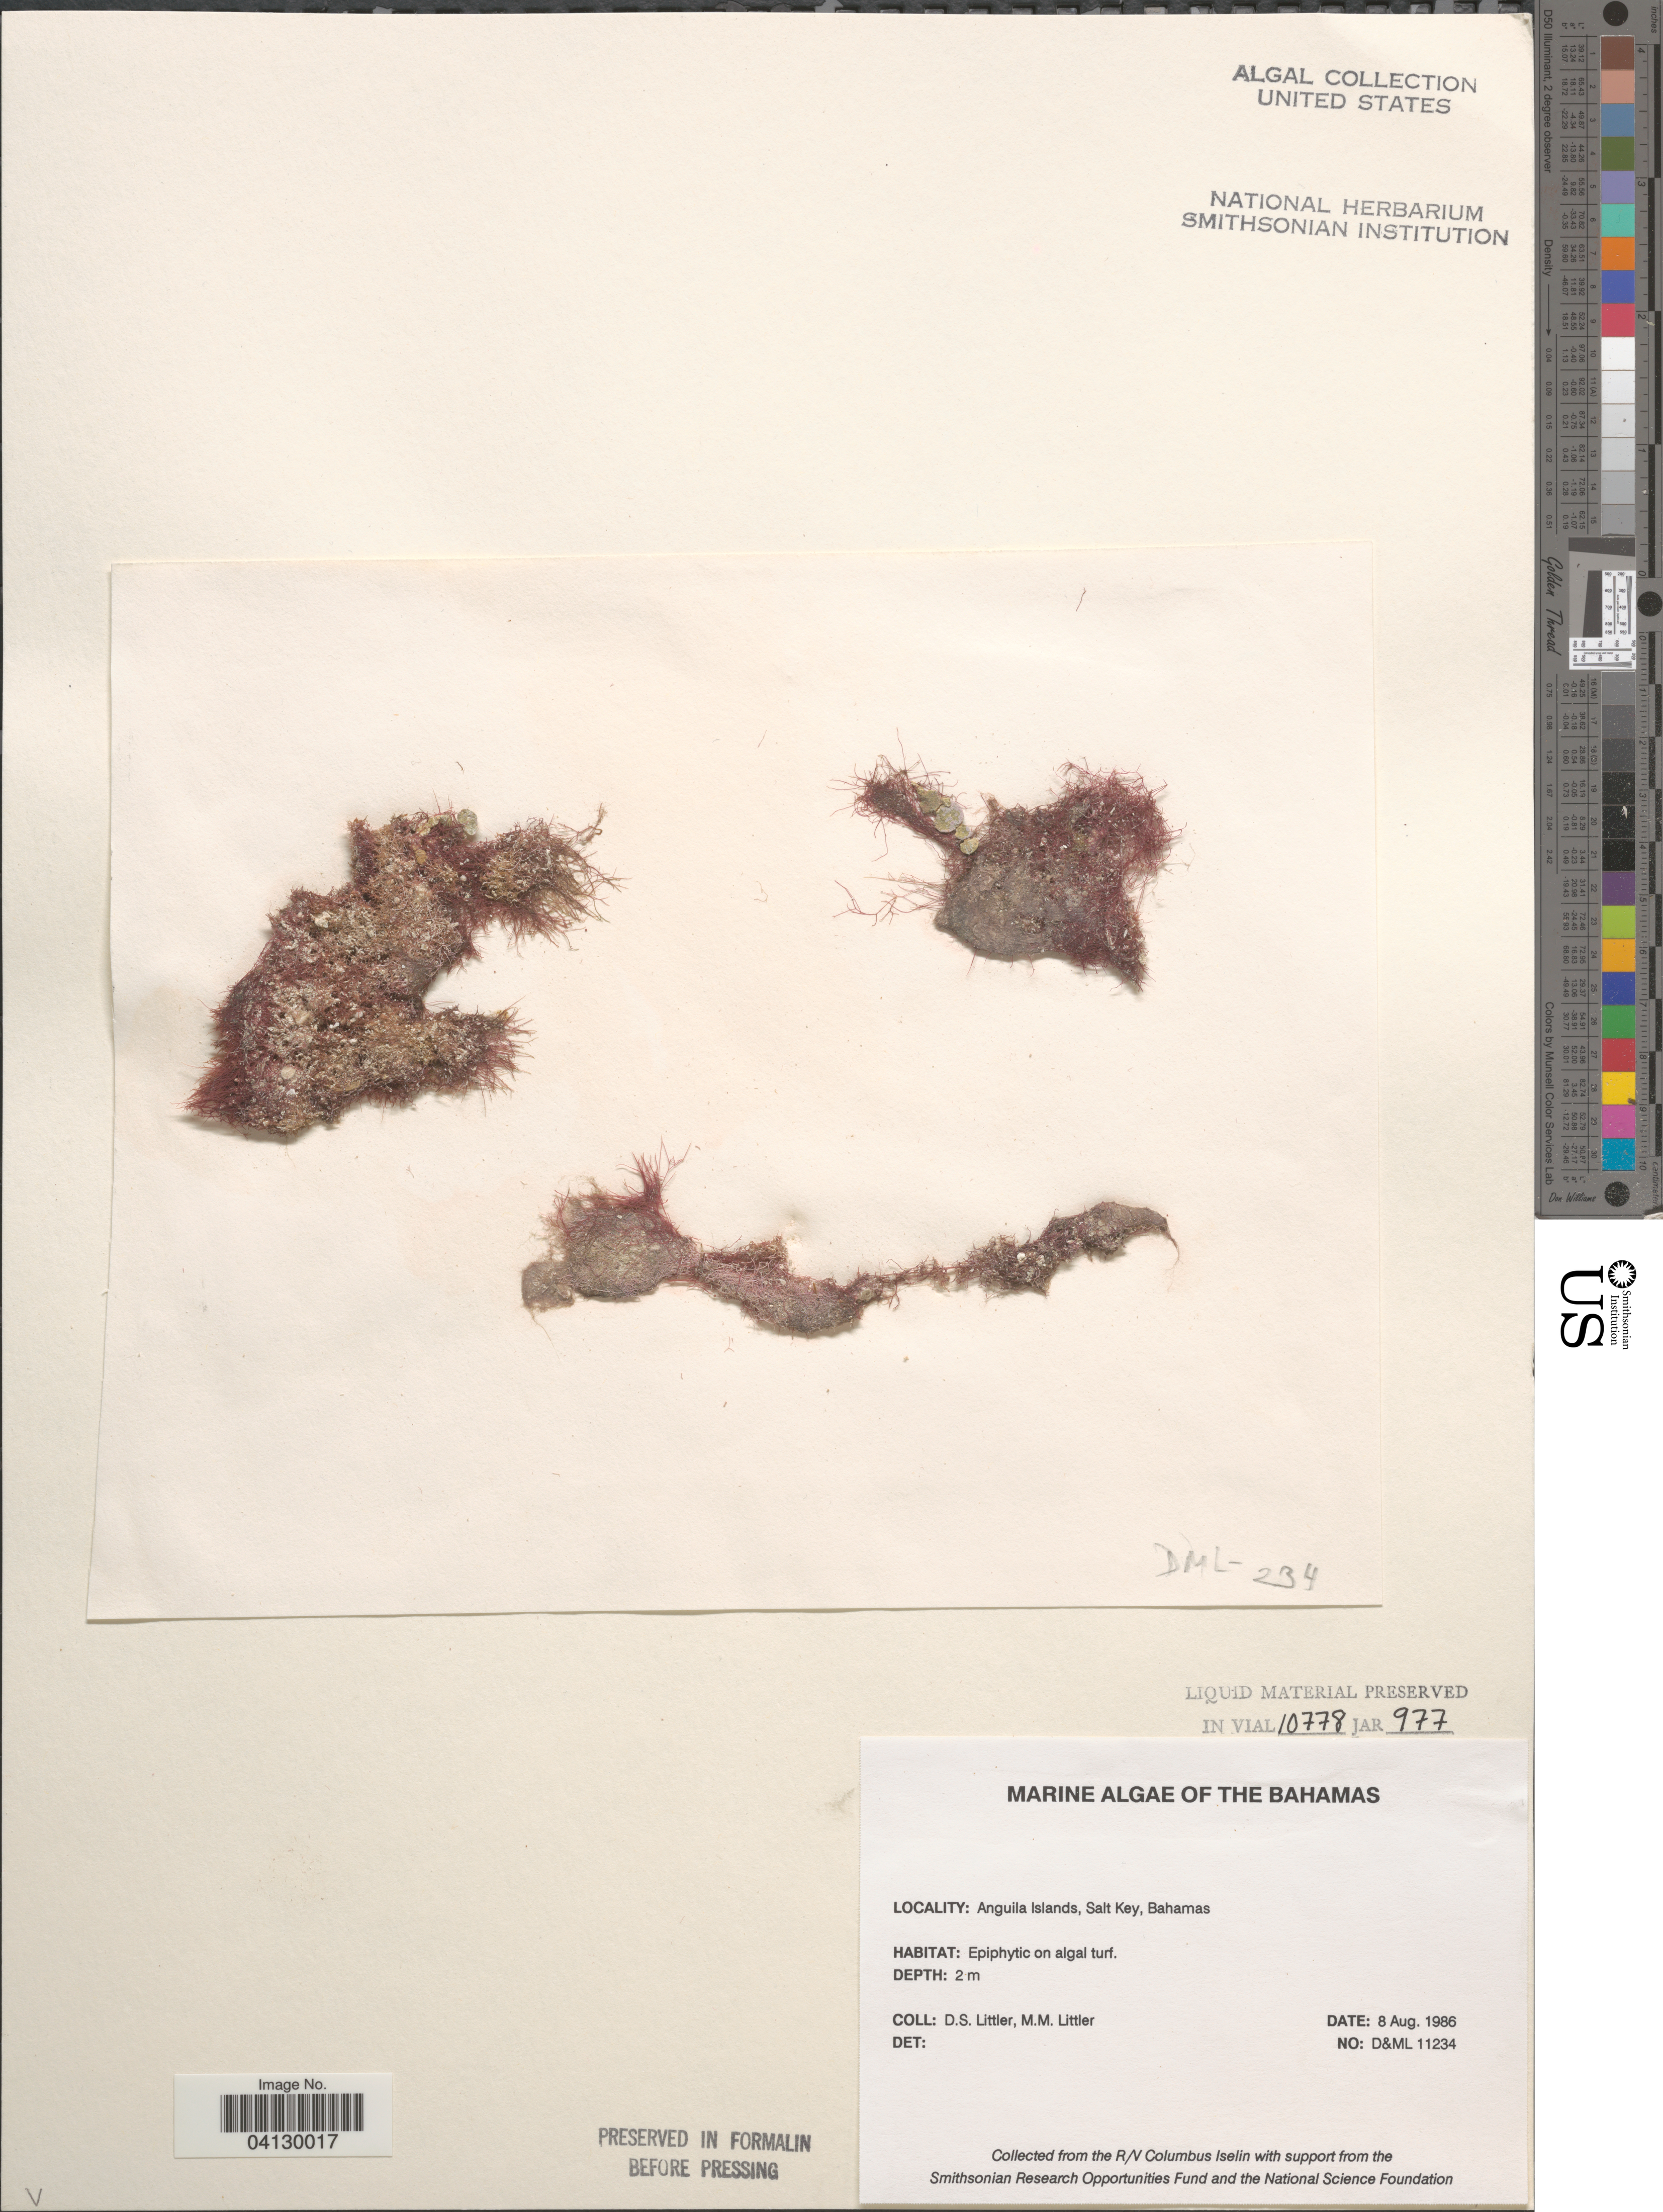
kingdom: Plantae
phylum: Rhodophyta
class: Florideophyceae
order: Corallinales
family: Corallinaceae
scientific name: Crustose Coralline Algae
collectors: D. S. Littler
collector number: D&ML 11234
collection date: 1986-08-08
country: Bahamas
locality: Anguila Islands, Salt Key.